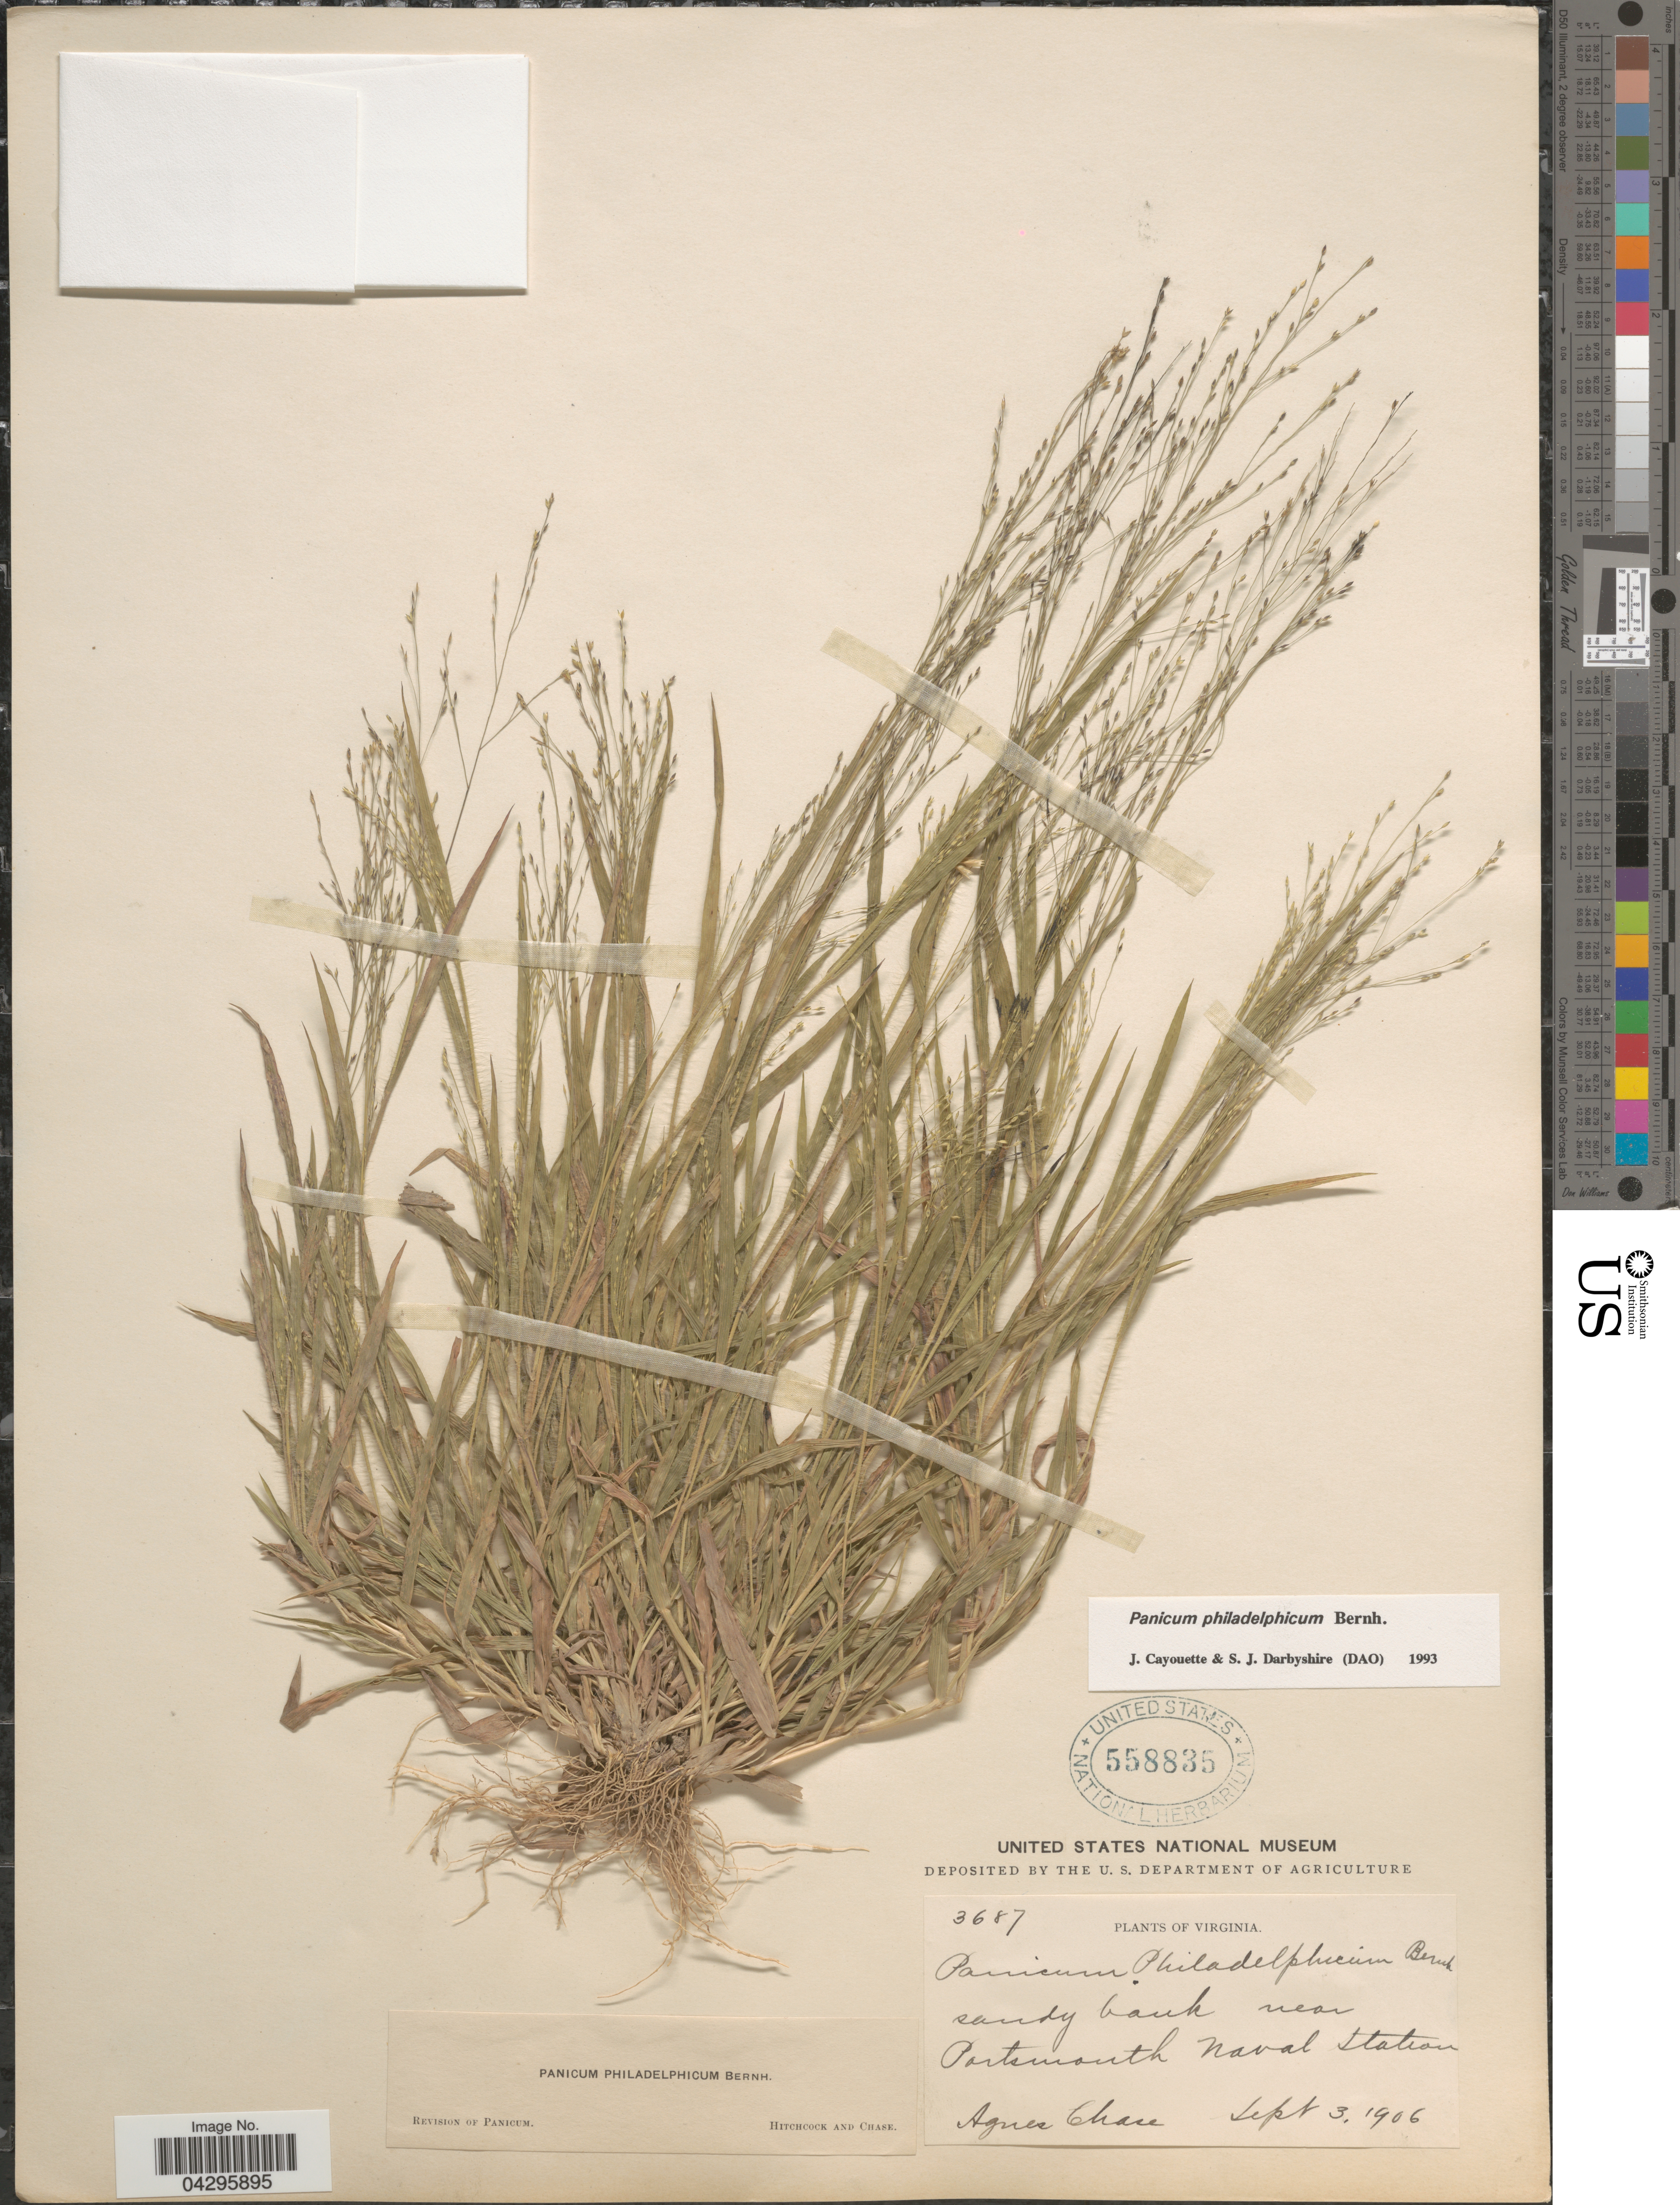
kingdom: Plantae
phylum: Tracheophyta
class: Liliopsida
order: Poales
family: Poaceae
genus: Panicum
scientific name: Panicum philadelphicum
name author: Bernh. ex Trin.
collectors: A. Chase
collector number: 3687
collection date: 1906-09-03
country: United States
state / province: Virginia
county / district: City of Portsmouth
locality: Sandy bank near Portsmouth Naval Station.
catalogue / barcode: US 558835